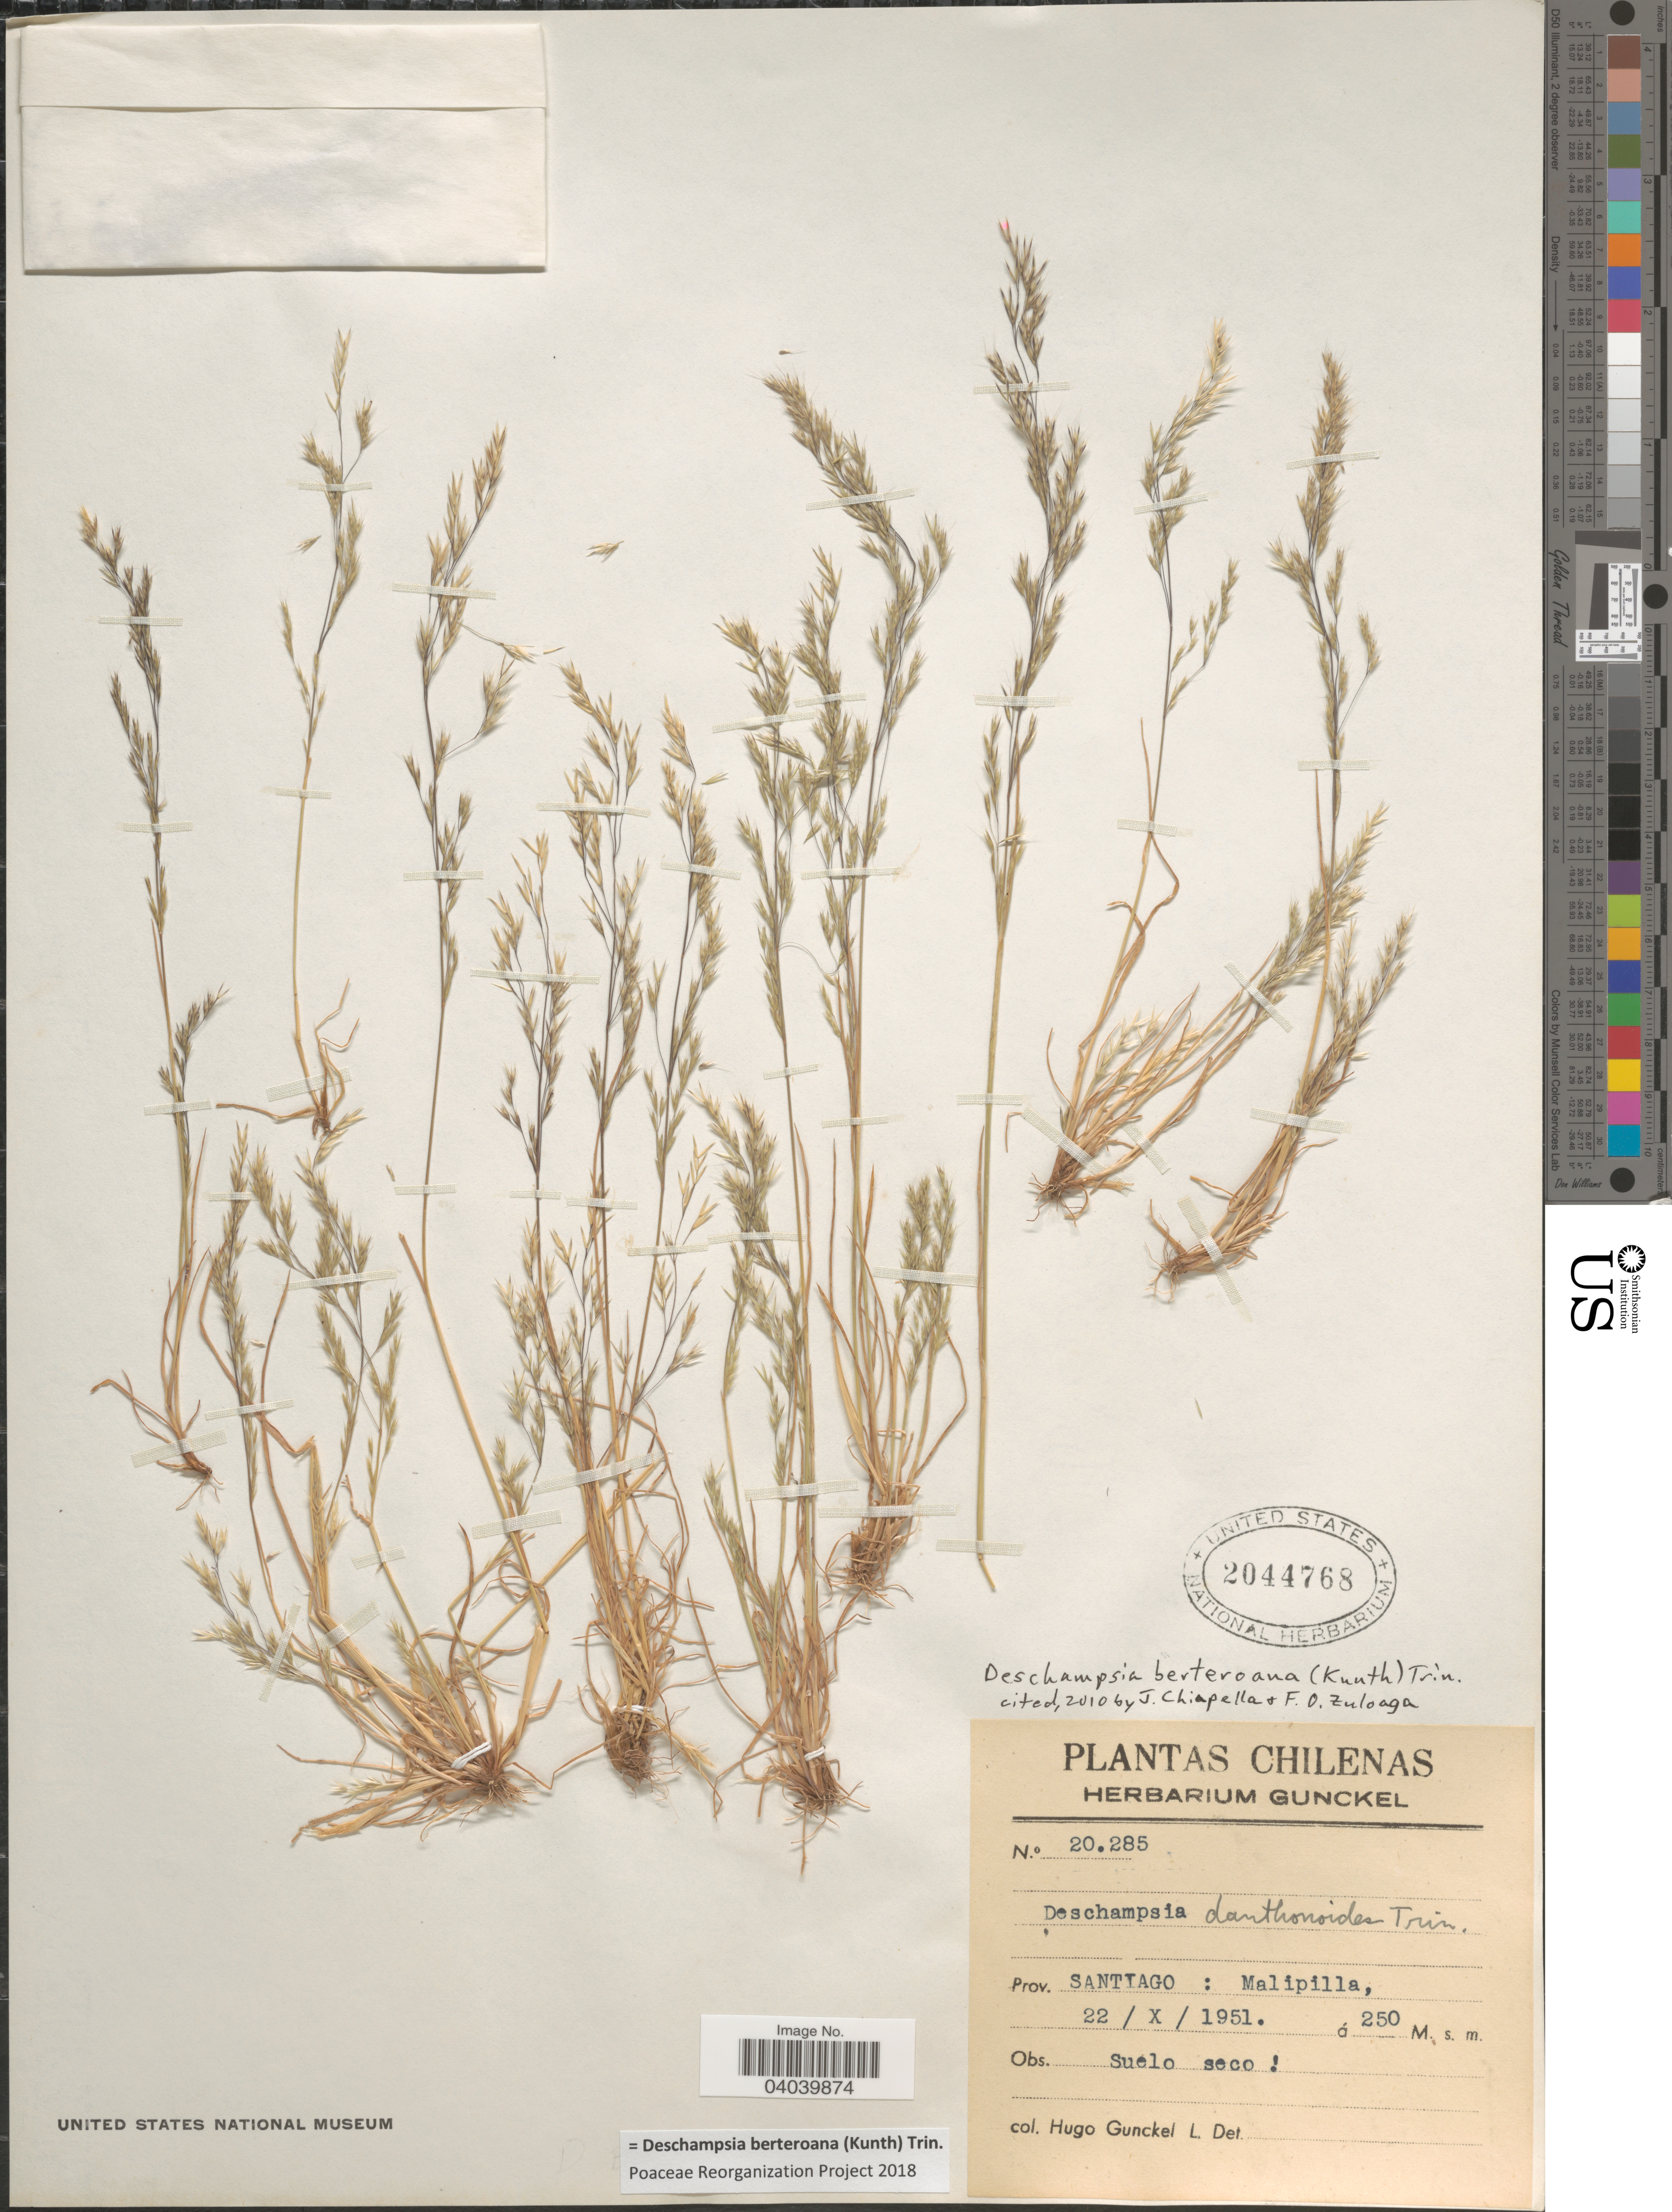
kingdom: Plantae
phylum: Tracheophyta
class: Liliopsida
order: Poales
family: Poaceae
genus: Deschampsia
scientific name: Deschampsia berteroana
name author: (Kunth) Trin.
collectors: H. Gunckel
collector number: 20285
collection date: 1951-10-22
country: Chile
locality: Prov. Santiago: Malipilla.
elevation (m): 250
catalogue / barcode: US 2044768